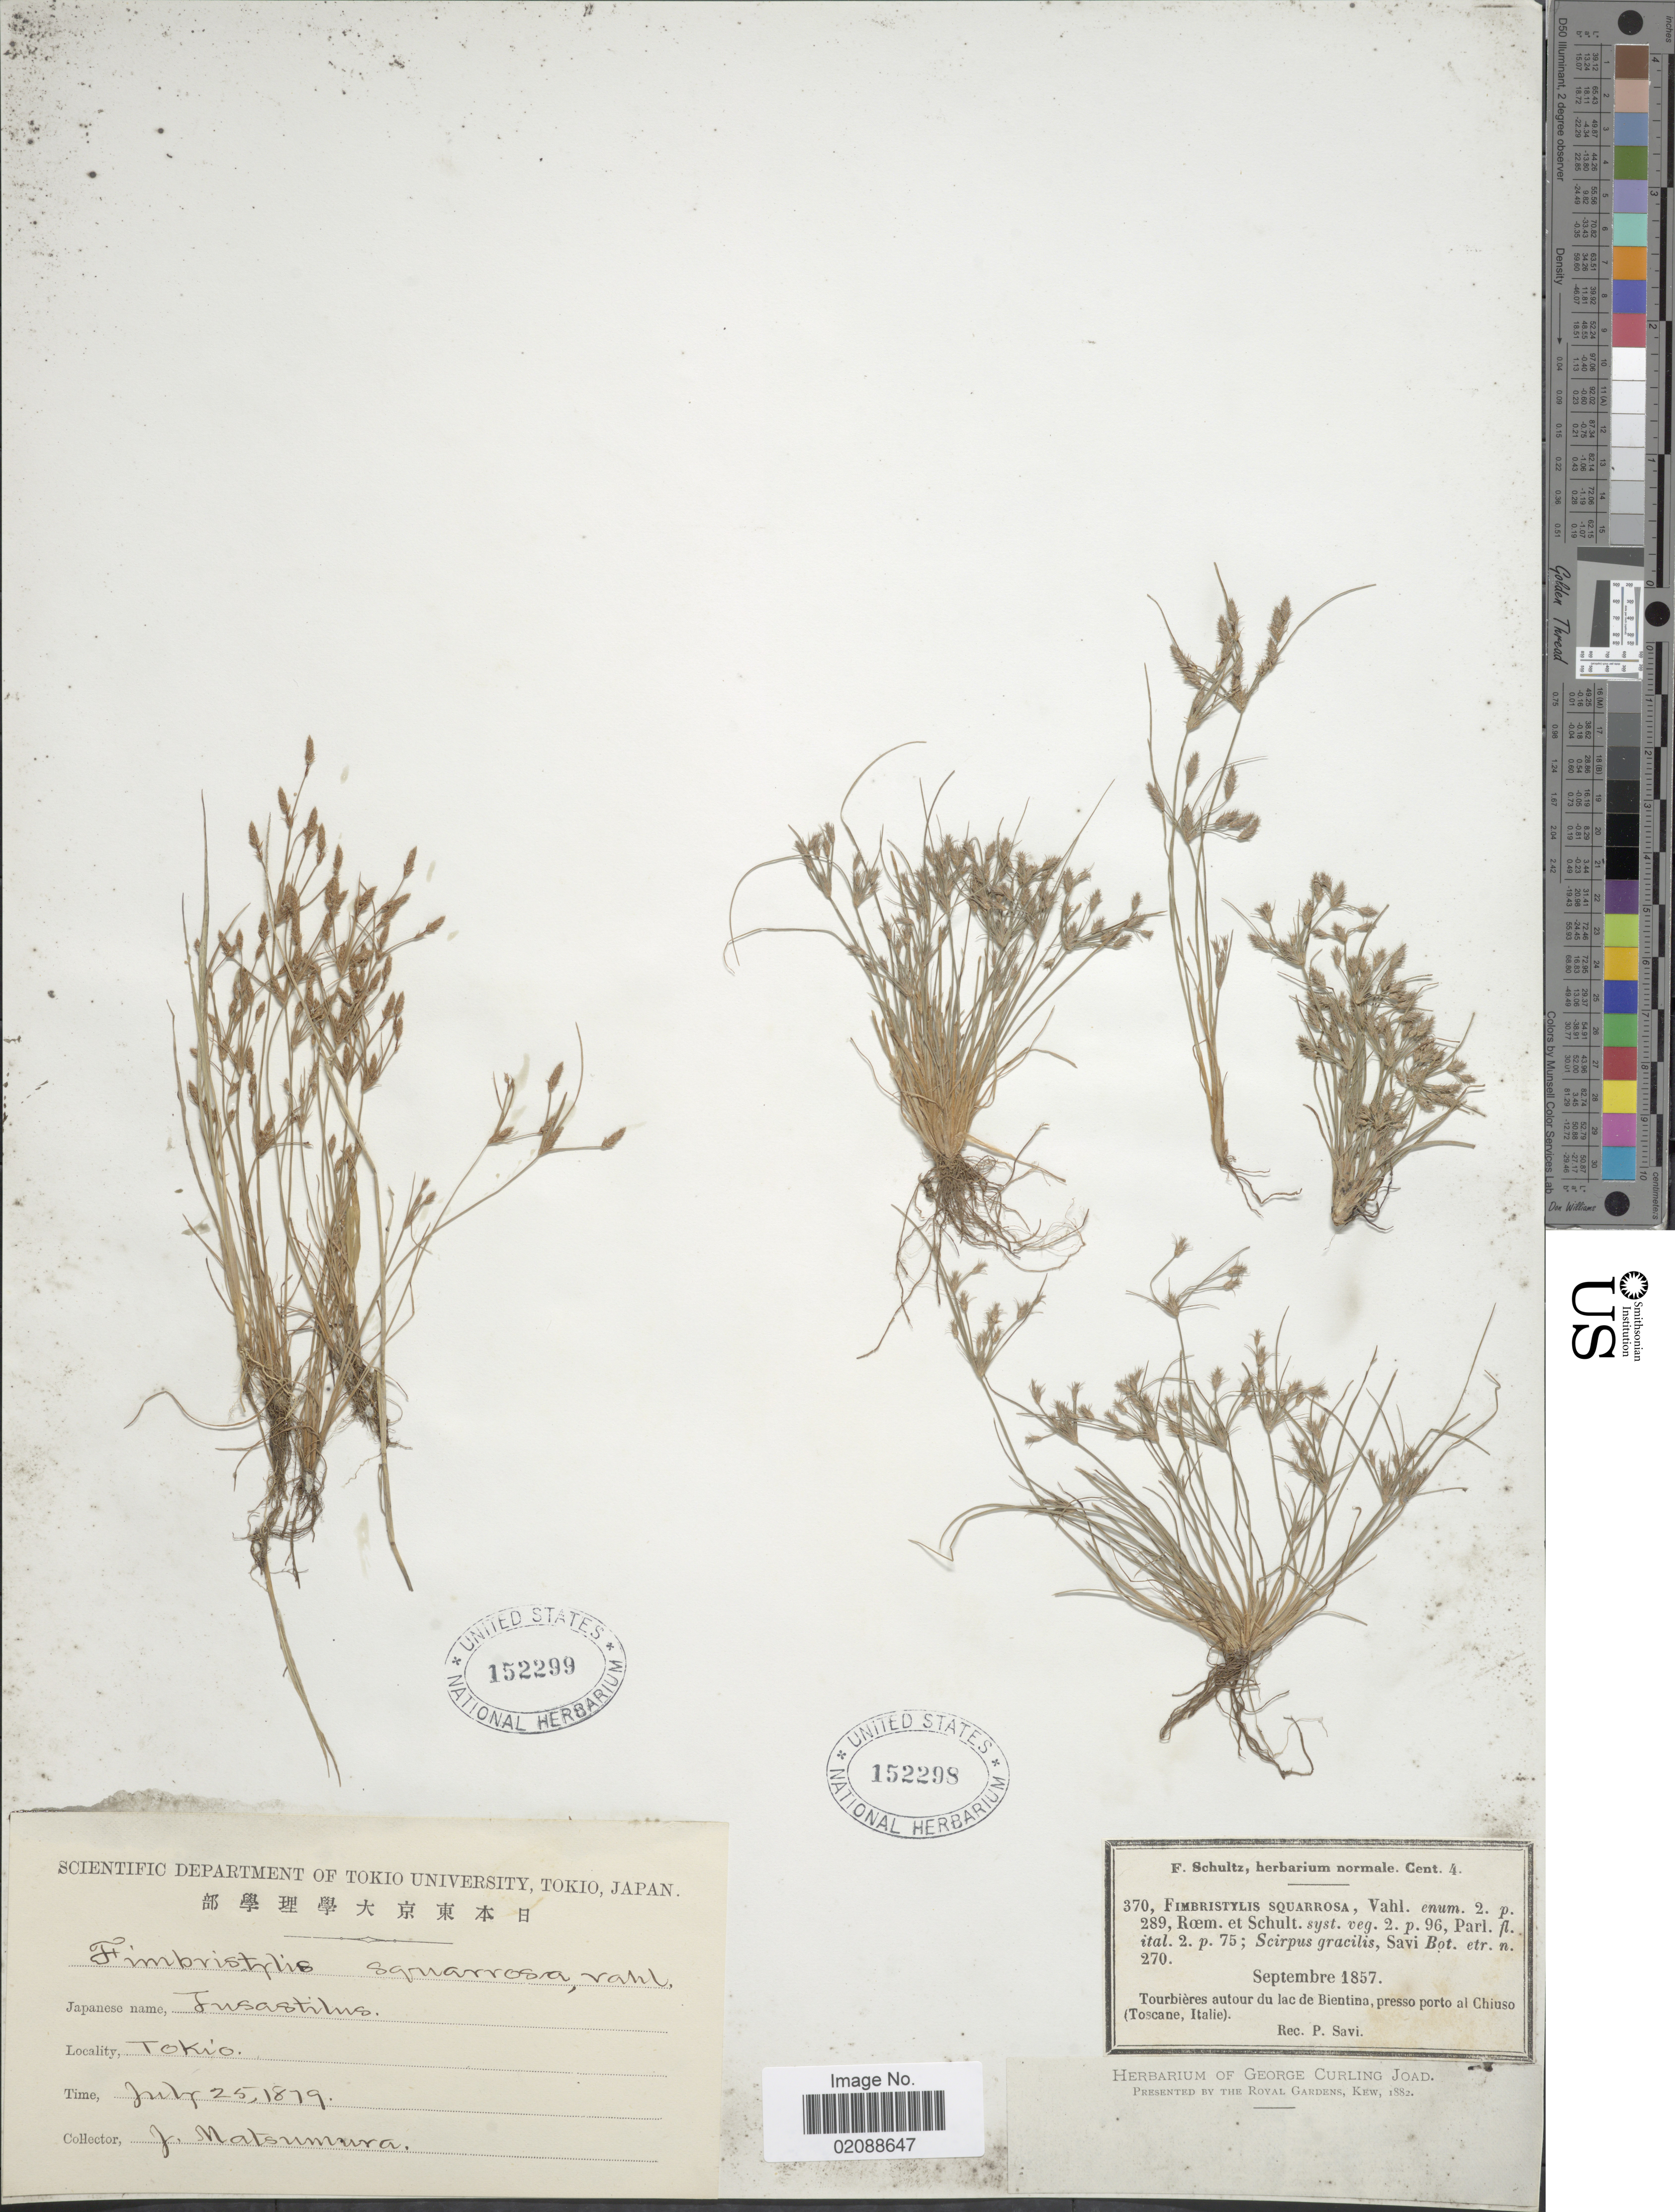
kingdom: Plantae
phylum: Tracheophyta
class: Liliopsida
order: Poales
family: Cyperaceae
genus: Fimbristylis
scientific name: Fimbristylis squarrosa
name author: Vahl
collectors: F. Schultz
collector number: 370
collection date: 1857-09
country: Italy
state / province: Tuscany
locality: Tourbieres autour du lac de Bientina, presso porto al Chiuso (Tosance, Italie)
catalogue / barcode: US 152298-2